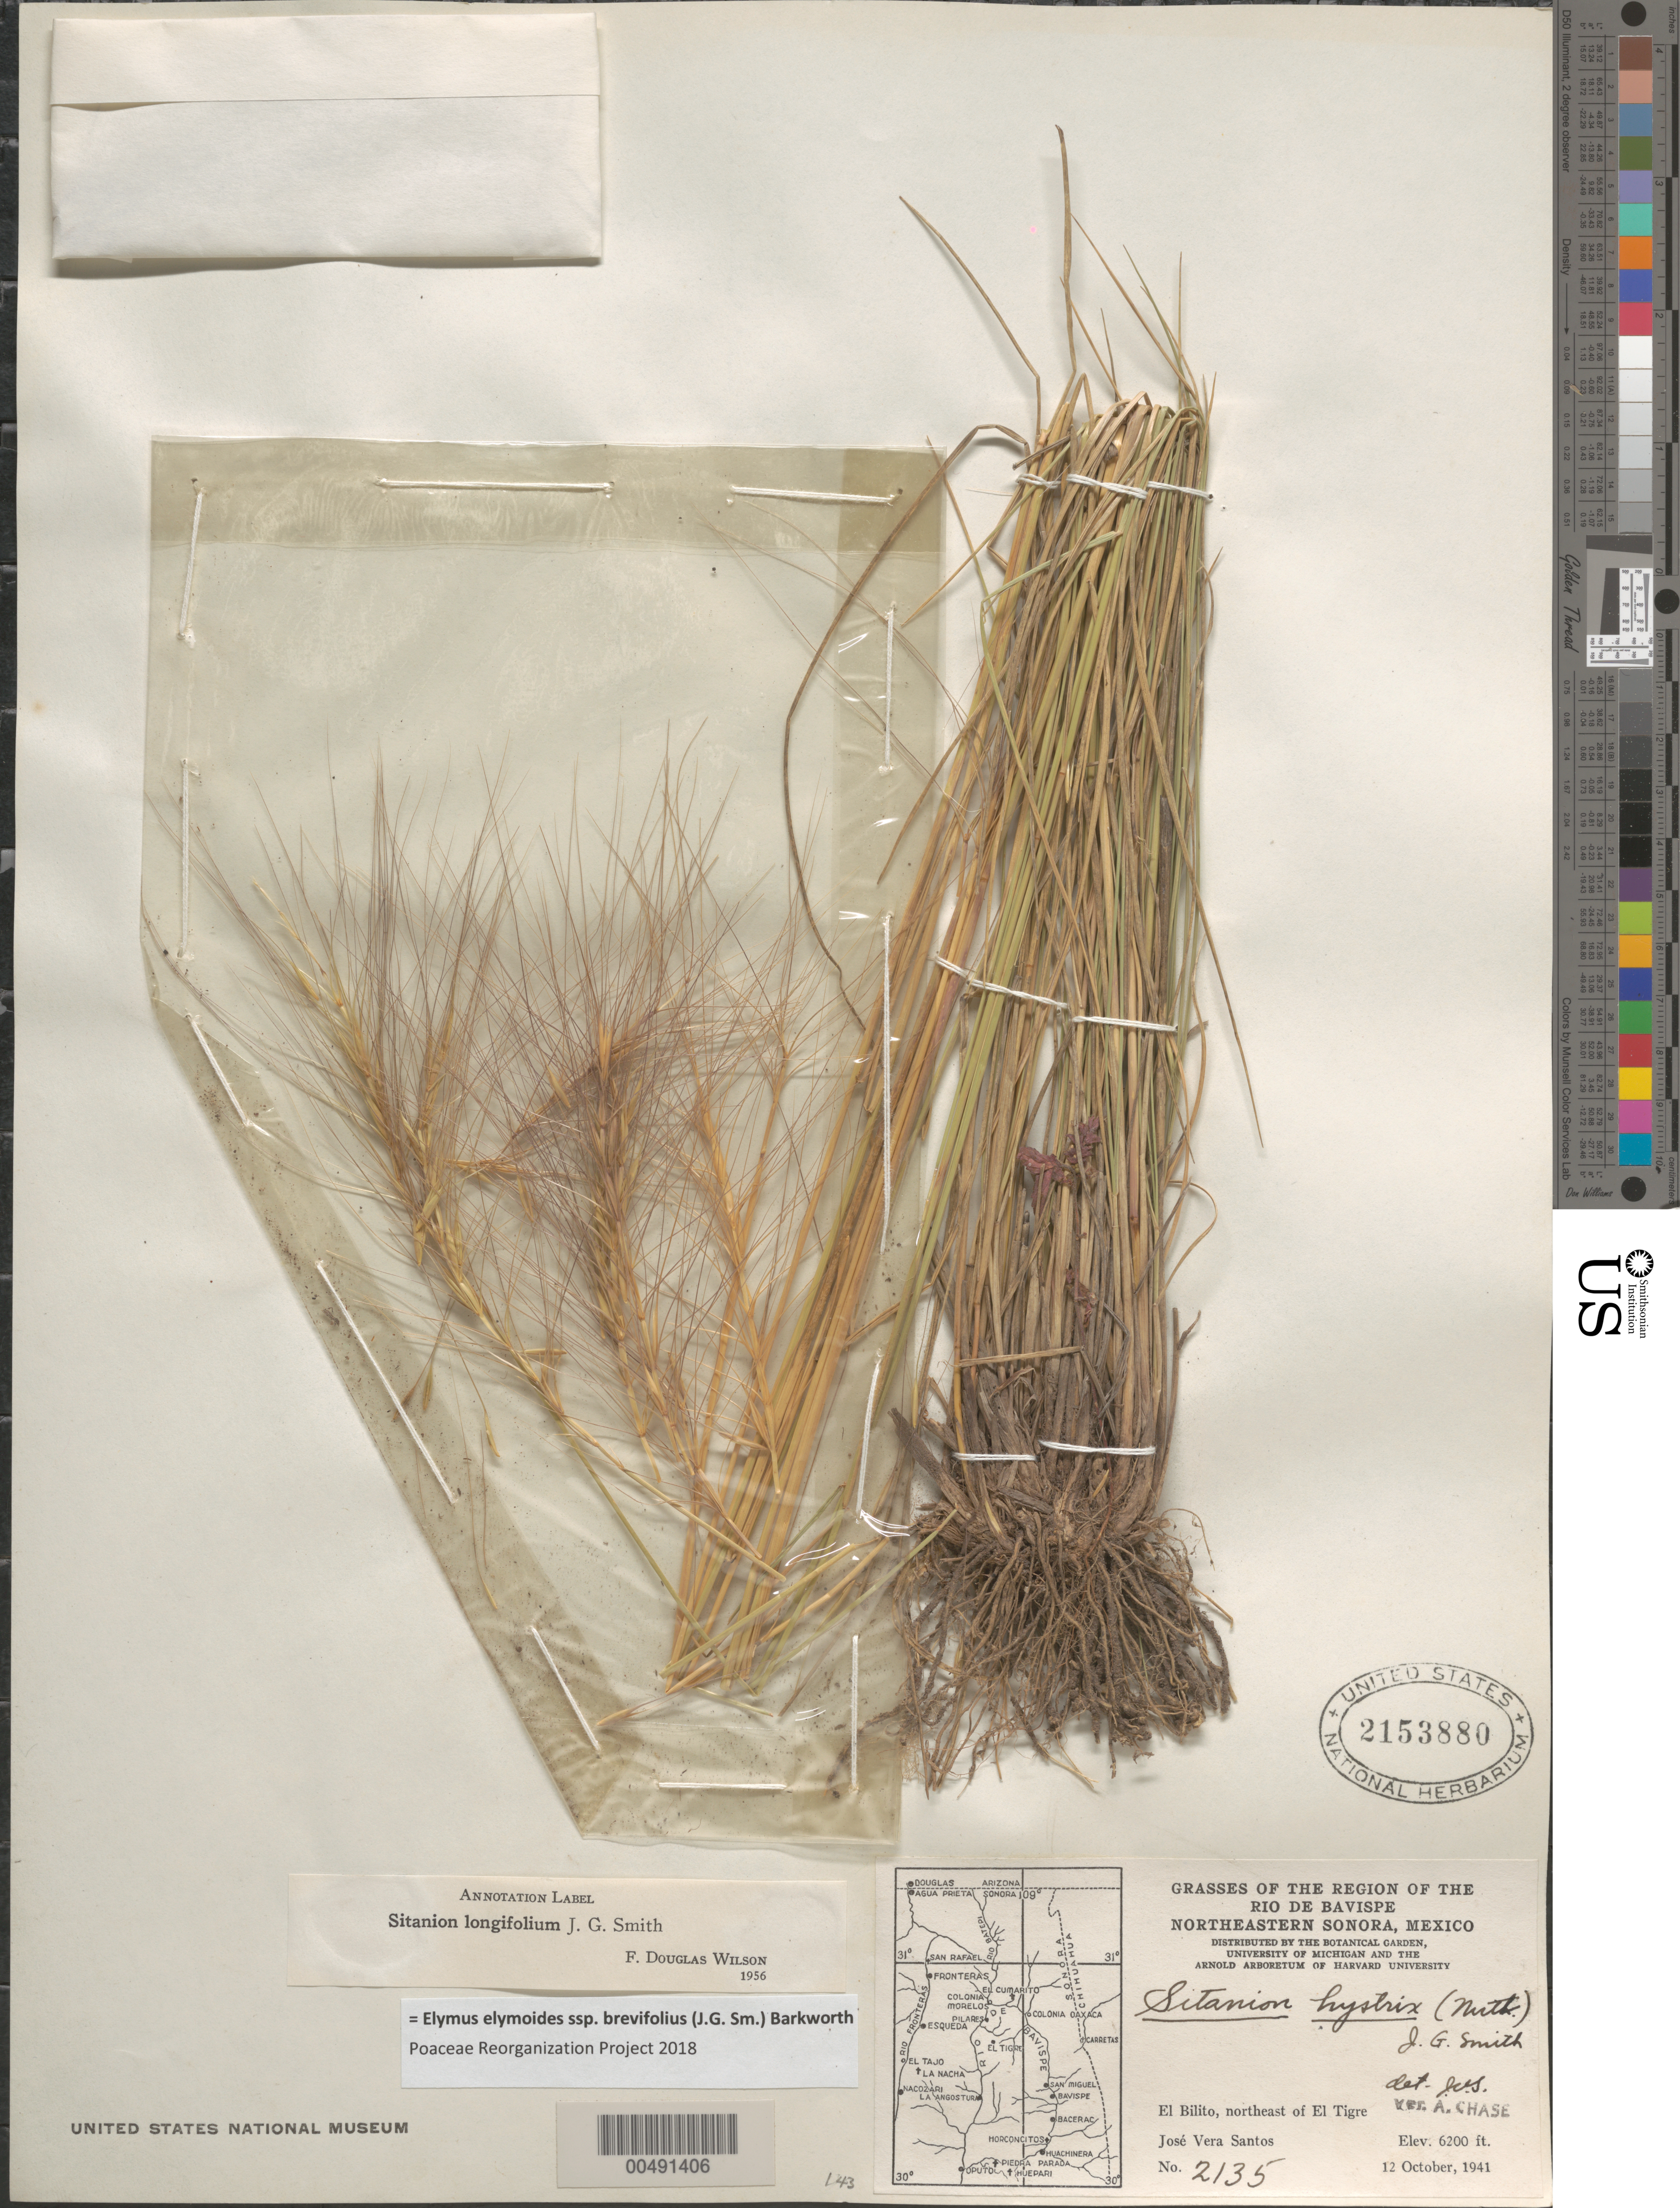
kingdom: Plantae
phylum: Tracheophyta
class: Liliopsida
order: Poales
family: Poaceae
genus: Elymus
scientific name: Elymus elymoides subsp. brevifolius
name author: (J.G. Sm.) Barkworth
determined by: Poaceae Reorganization Project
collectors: J. V. Santos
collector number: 2135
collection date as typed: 12 Oct 1941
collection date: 1941-10-12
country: Mexico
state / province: Sonora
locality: Region of the Rio de Bavispe, NE Sonora, El Bilito, NE of El Tigre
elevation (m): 1890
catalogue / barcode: US 2153880